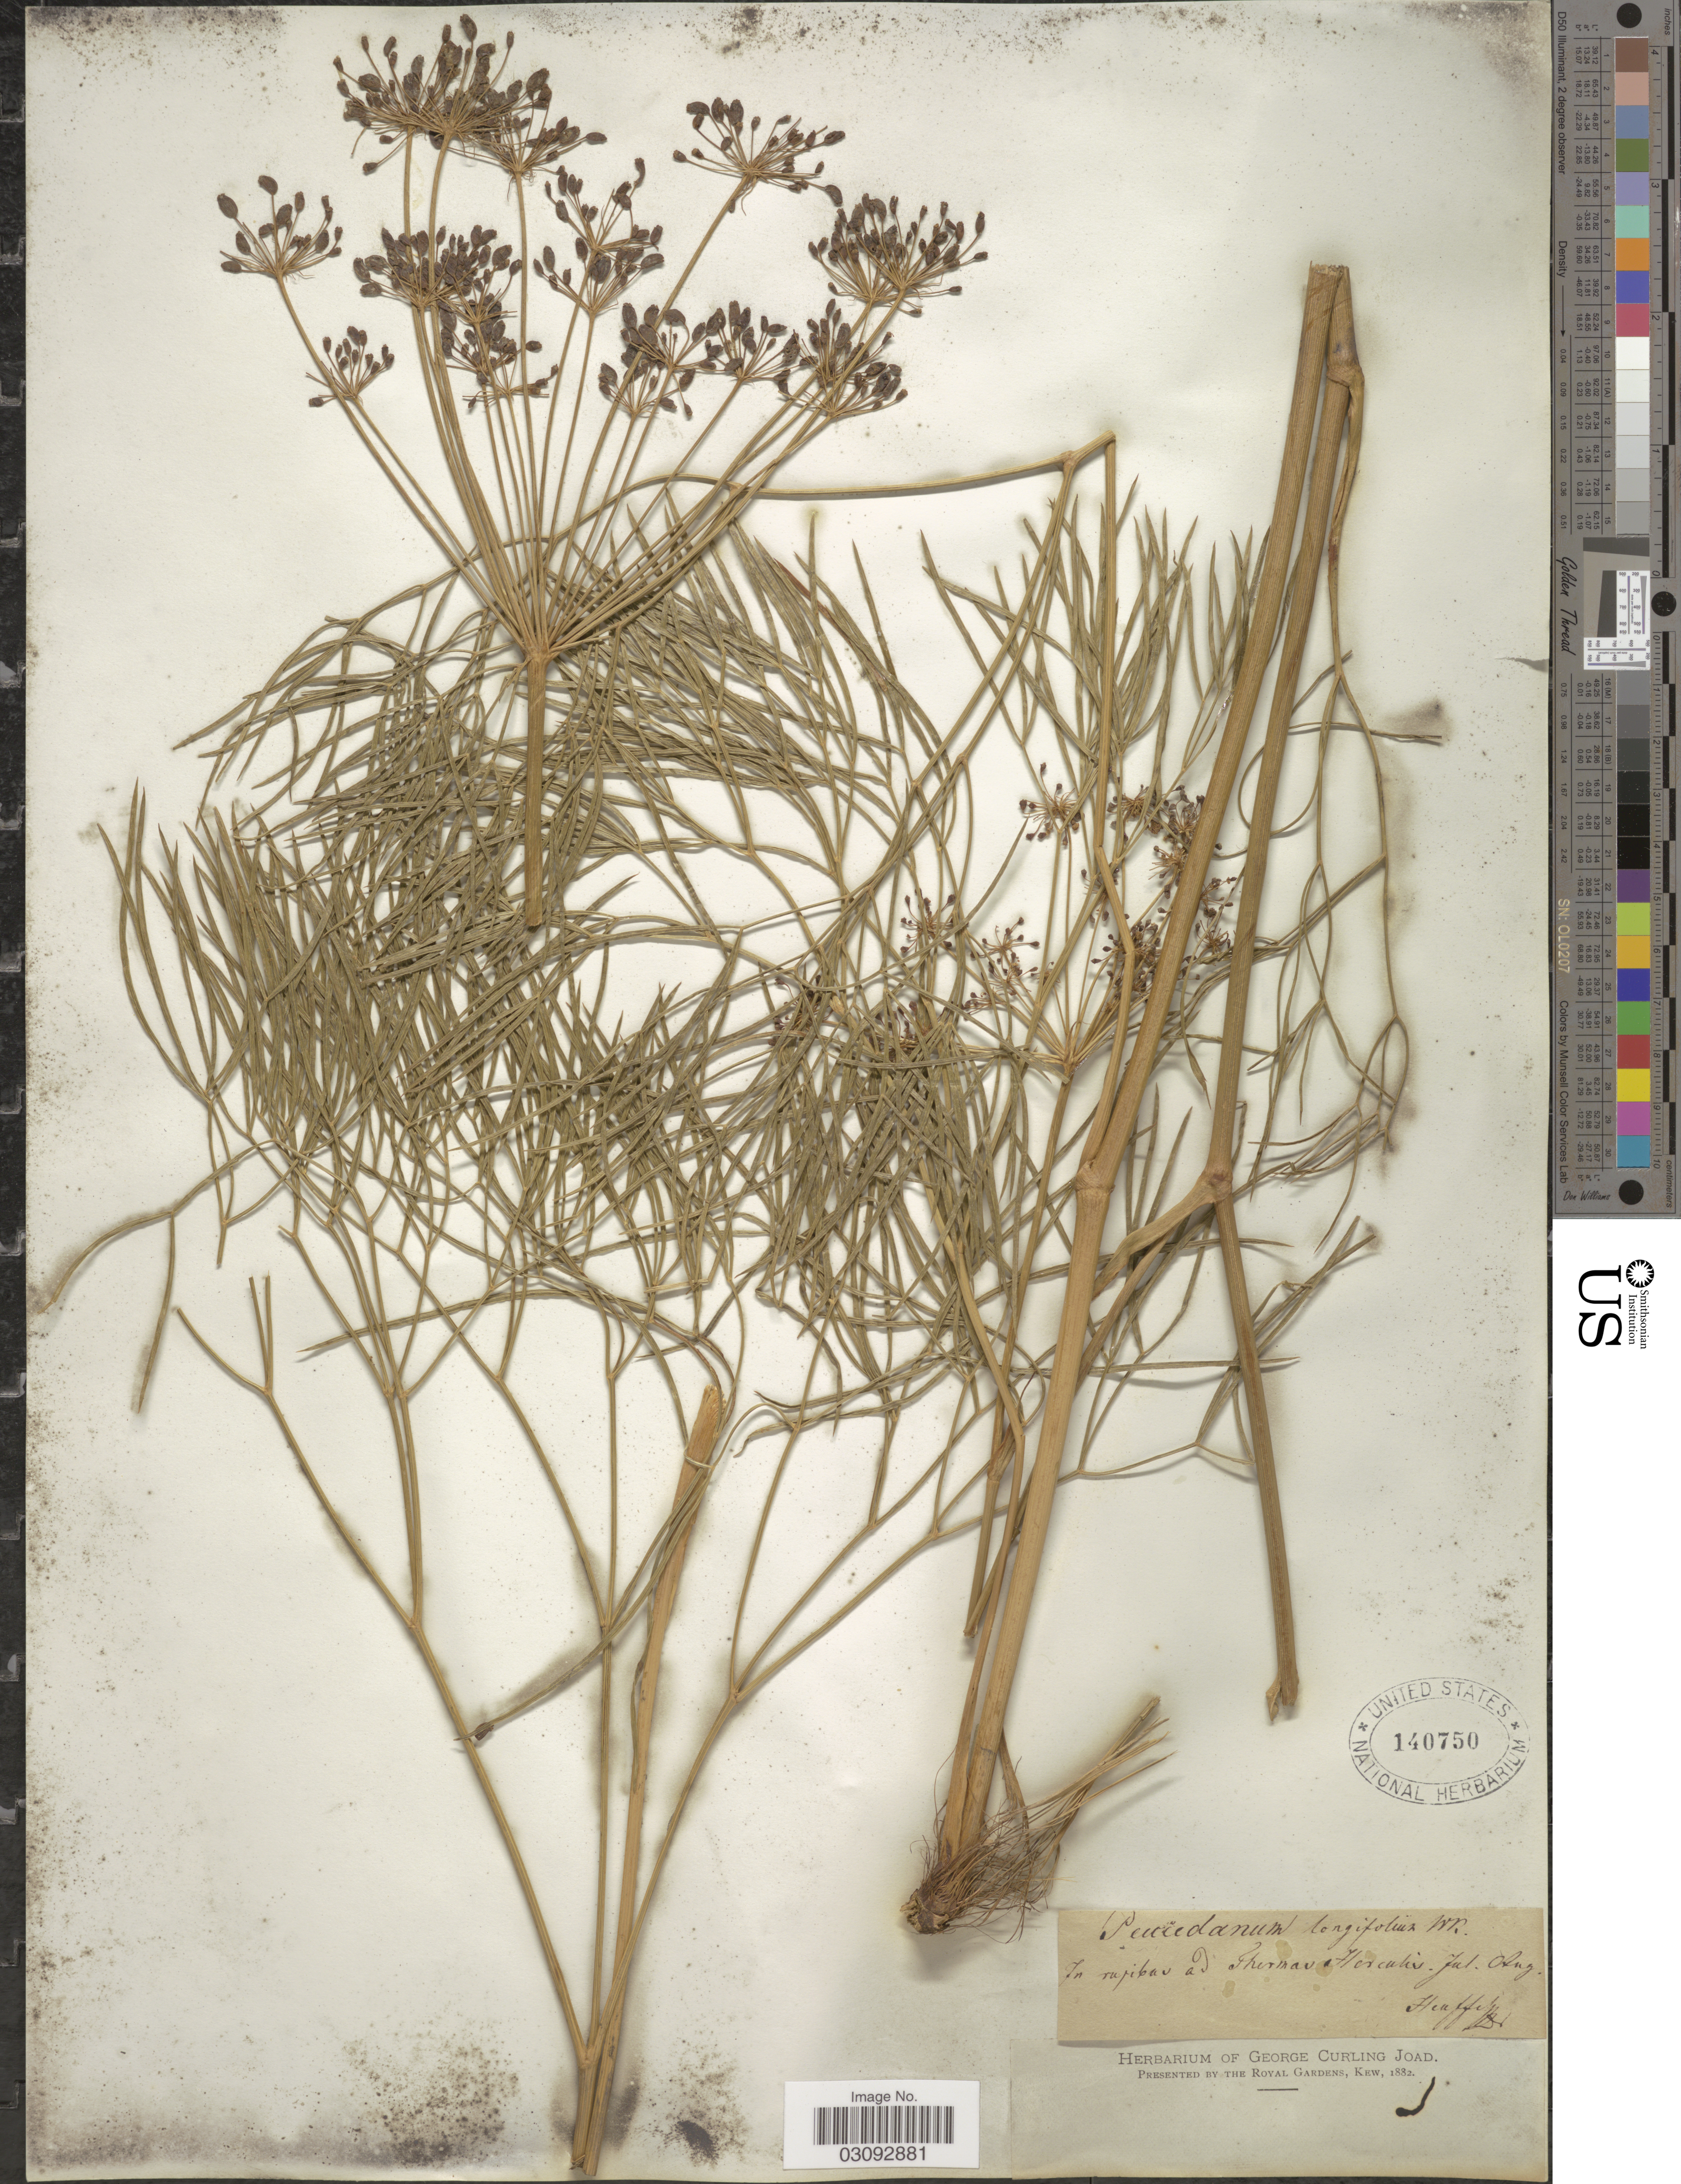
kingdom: Plantae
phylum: Tracheophyta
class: Magnoliopsida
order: Apiales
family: Apiaceae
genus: Peucedanum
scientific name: Peucedanum longifolium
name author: Waldst. & Kit.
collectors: Hueffel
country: Romania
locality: In rupibas ad Thermae Herculis.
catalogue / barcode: US 140750